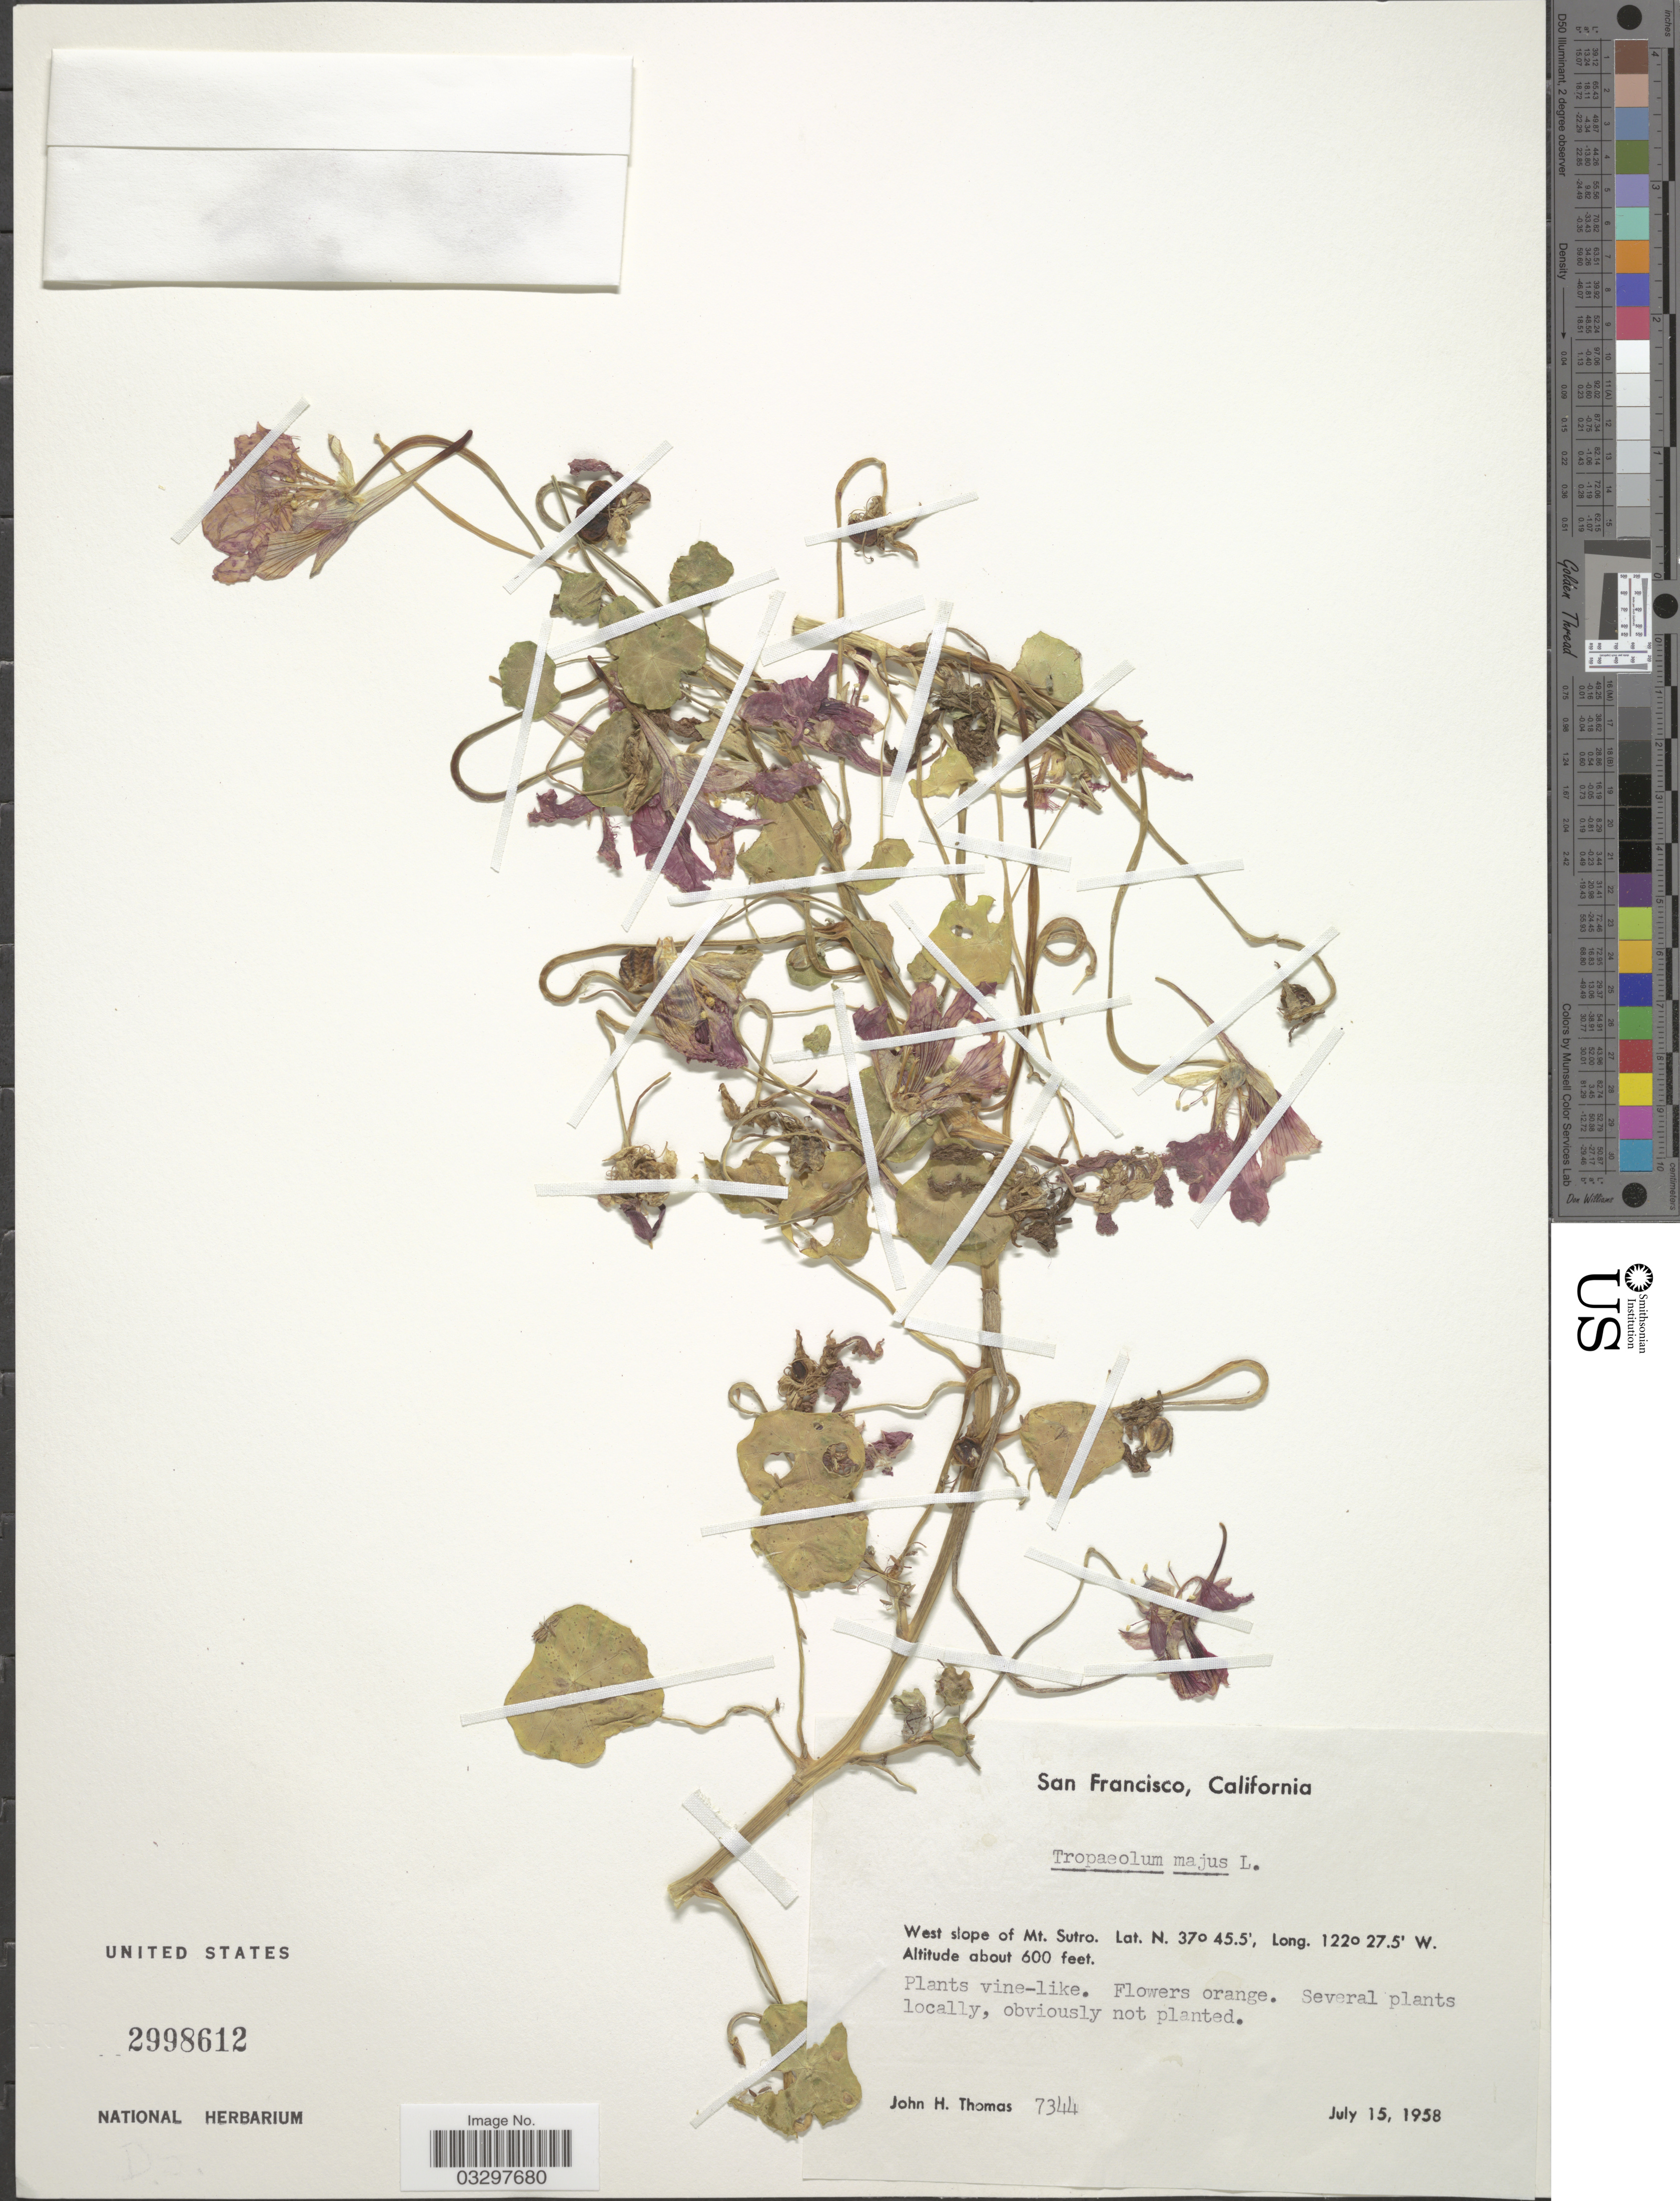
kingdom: Plantae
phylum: Tracheophyta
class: Magnoliopsida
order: Brassicales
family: Tropaeolaceae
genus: Tropaeolum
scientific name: Tropaeolum majus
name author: L.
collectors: J. H. Thomas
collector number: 7344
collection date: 1958-07-15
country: United States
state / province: California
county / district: San Francisco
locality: San Francisco. West slope of Mt. Sutro.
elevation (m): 183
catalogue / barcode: US 2998612